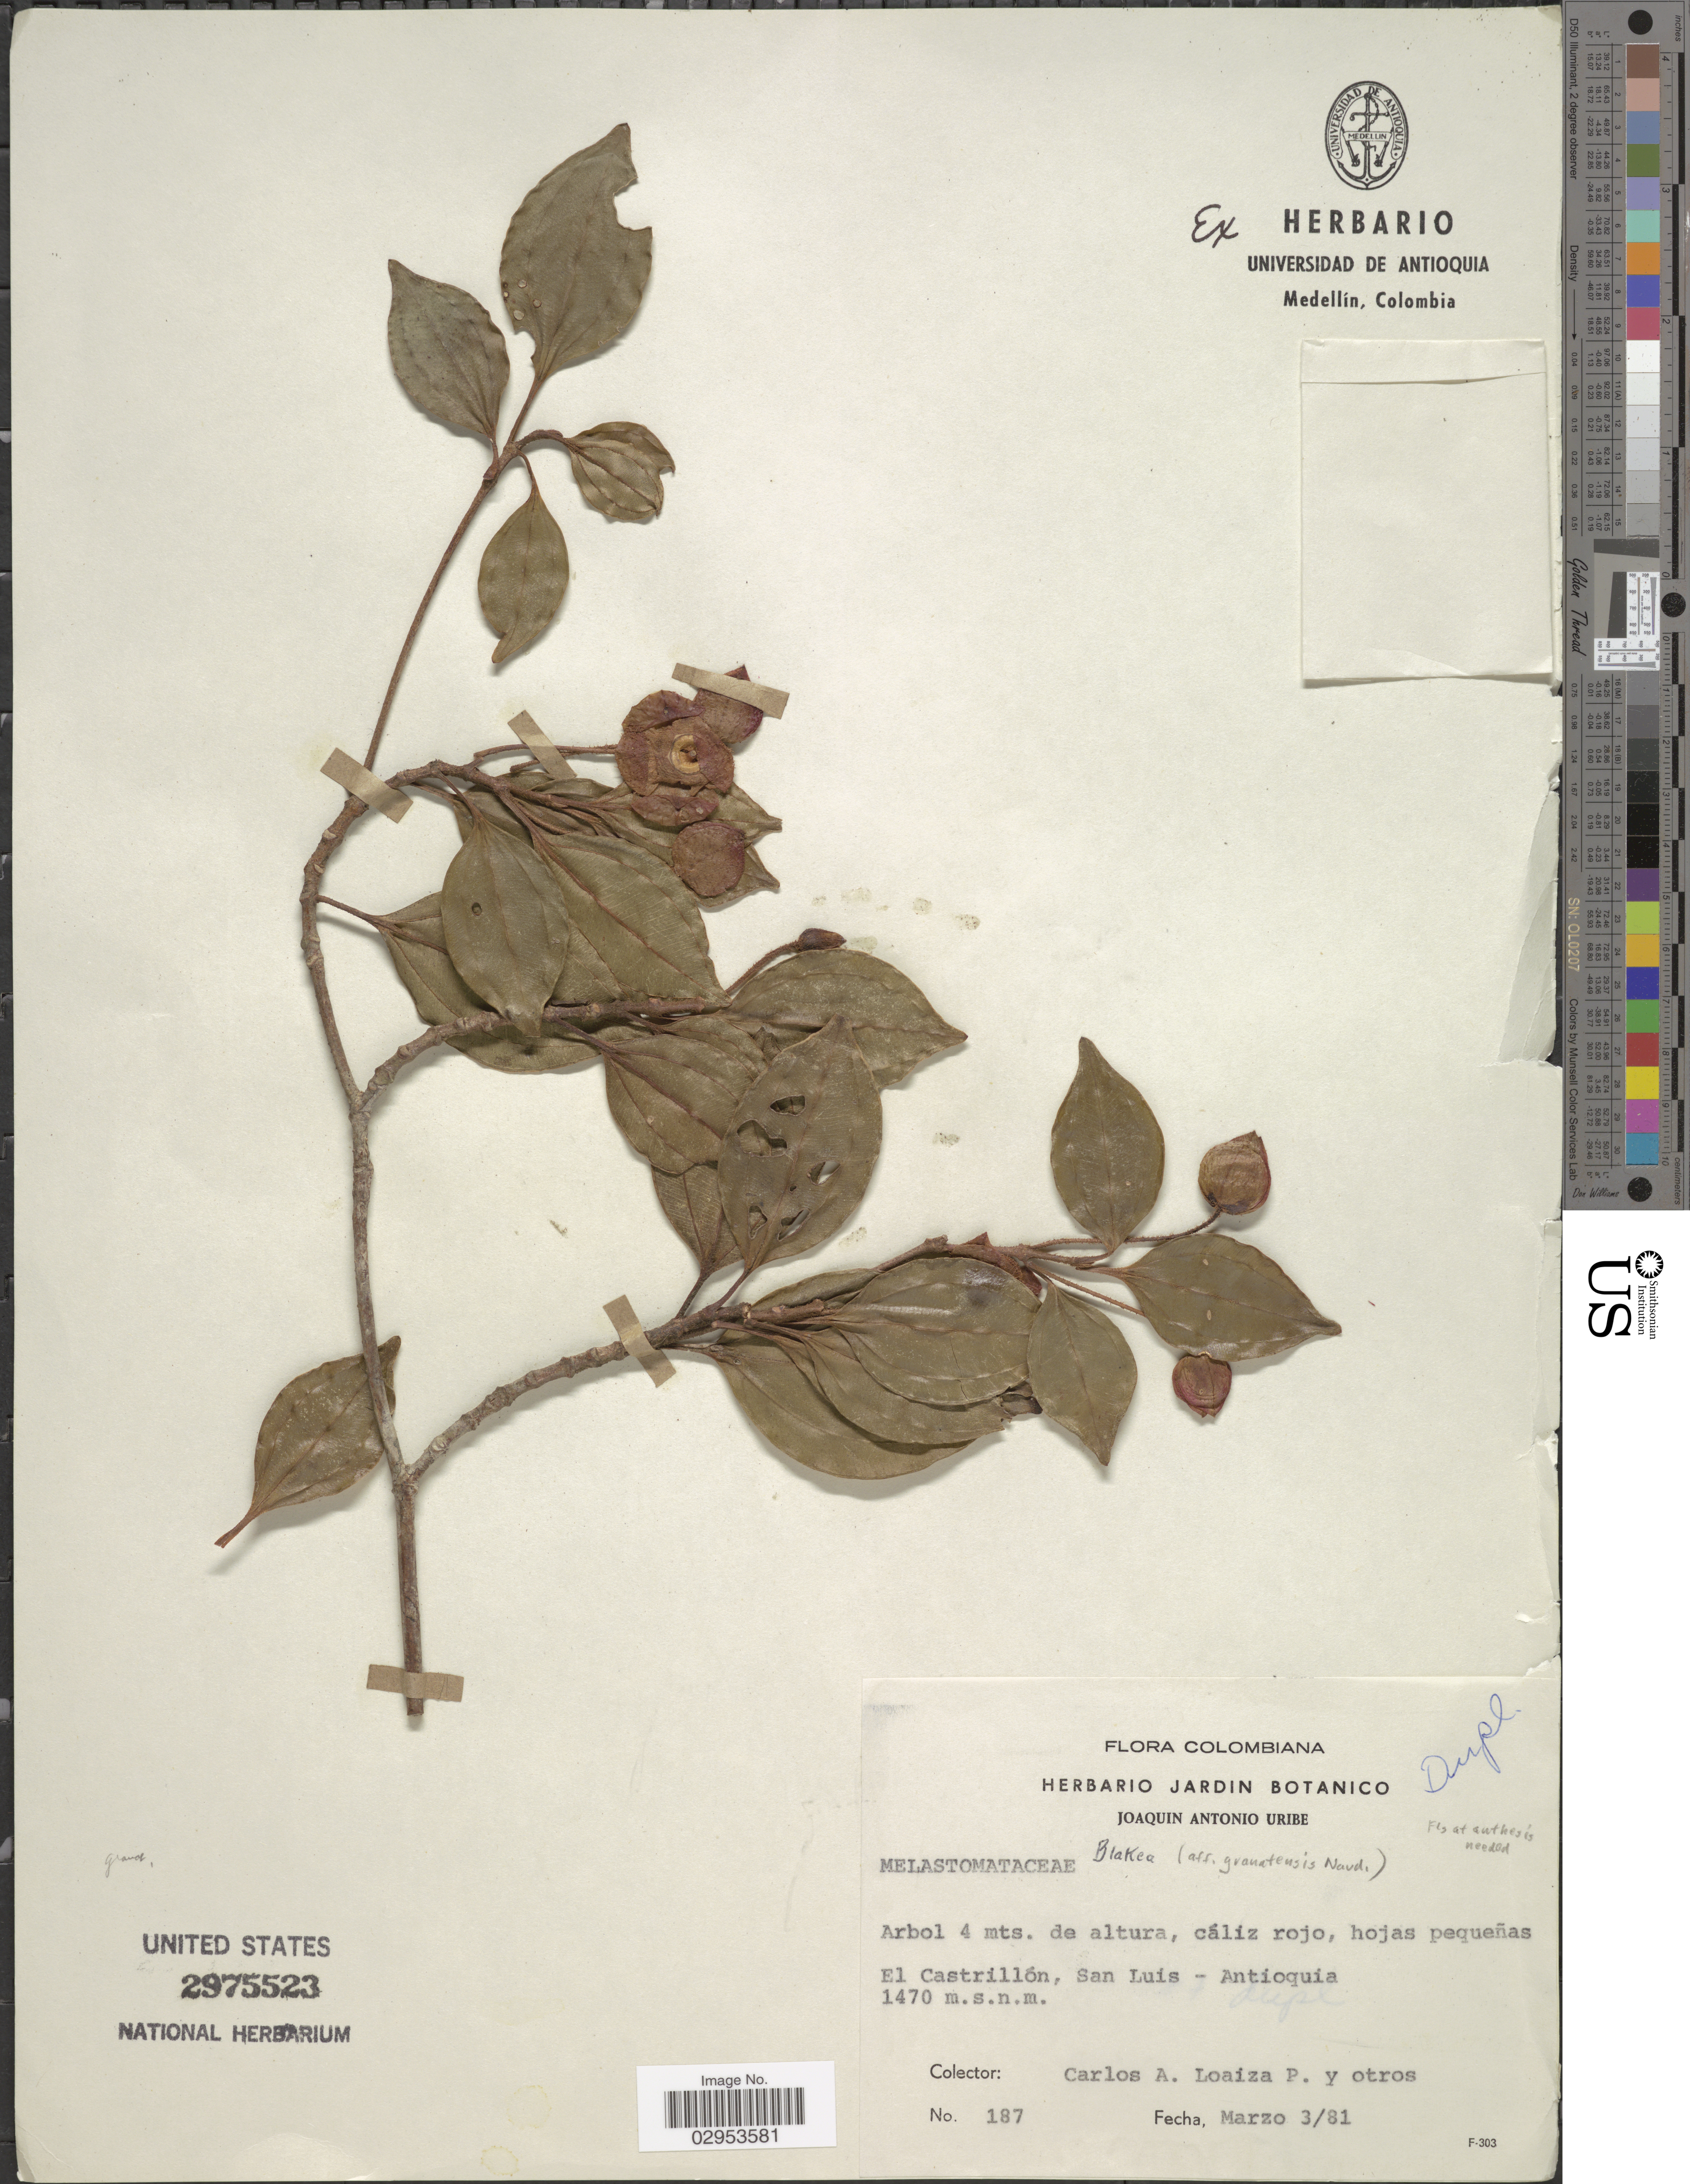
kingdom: Plantae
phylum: Tracheophyta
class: Magnoliopsida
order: Myrtales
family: Melastomataceae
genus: Blakea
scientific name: Blakea sp.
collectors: C. Loaiza P. & et al.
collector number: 187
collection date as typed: Transcribed d/m/y: 3/3/81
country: Colombia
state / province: Antioquia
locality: El Castrillón, San Luis.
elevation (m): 1470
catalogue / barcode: US 2975523